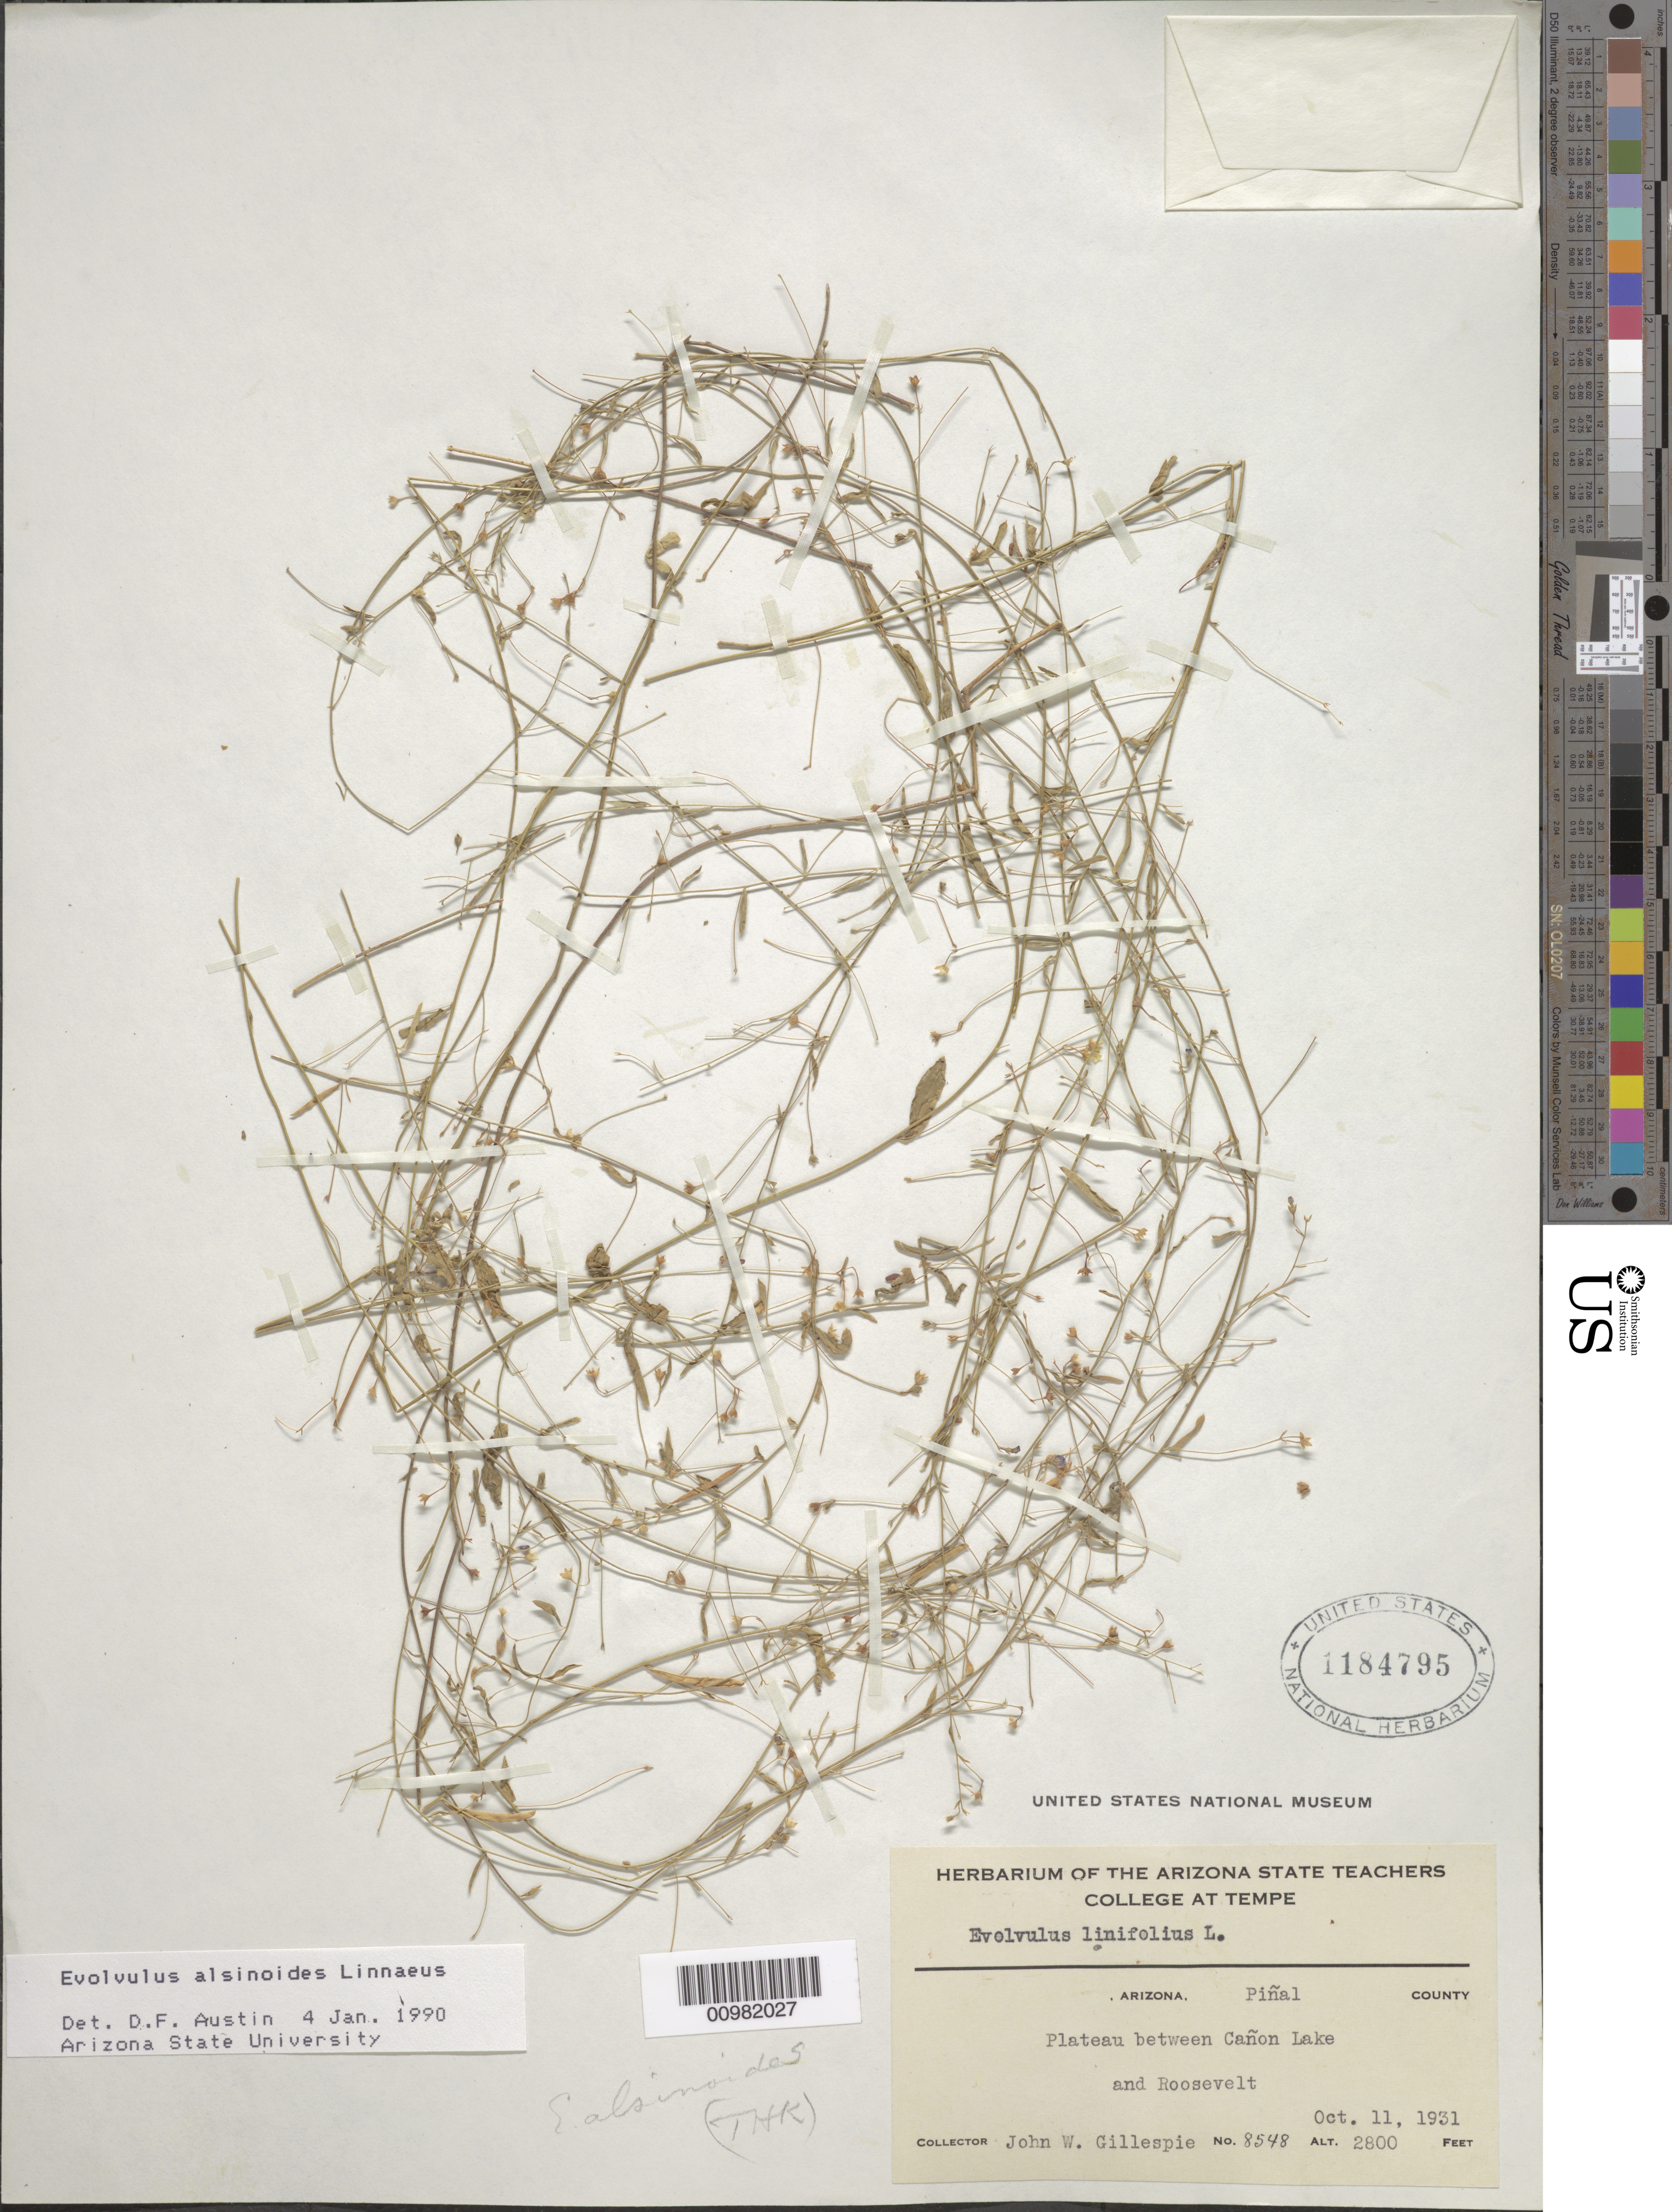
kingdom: Plantae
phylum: Tracheophyta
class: Magnoliopsida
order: Solanales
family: Convolvulaceae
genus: Evolvulus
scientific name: Evolvulus alsinoides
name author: (L.) L.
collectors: J. W. Gillespie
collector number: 8548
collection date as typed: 11 Oct 1931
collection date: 1931-10-11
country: United States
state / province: Arizona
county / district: Pinal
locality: Plateau between Canyon Lake and Roosevelt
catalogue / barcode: US 1184795